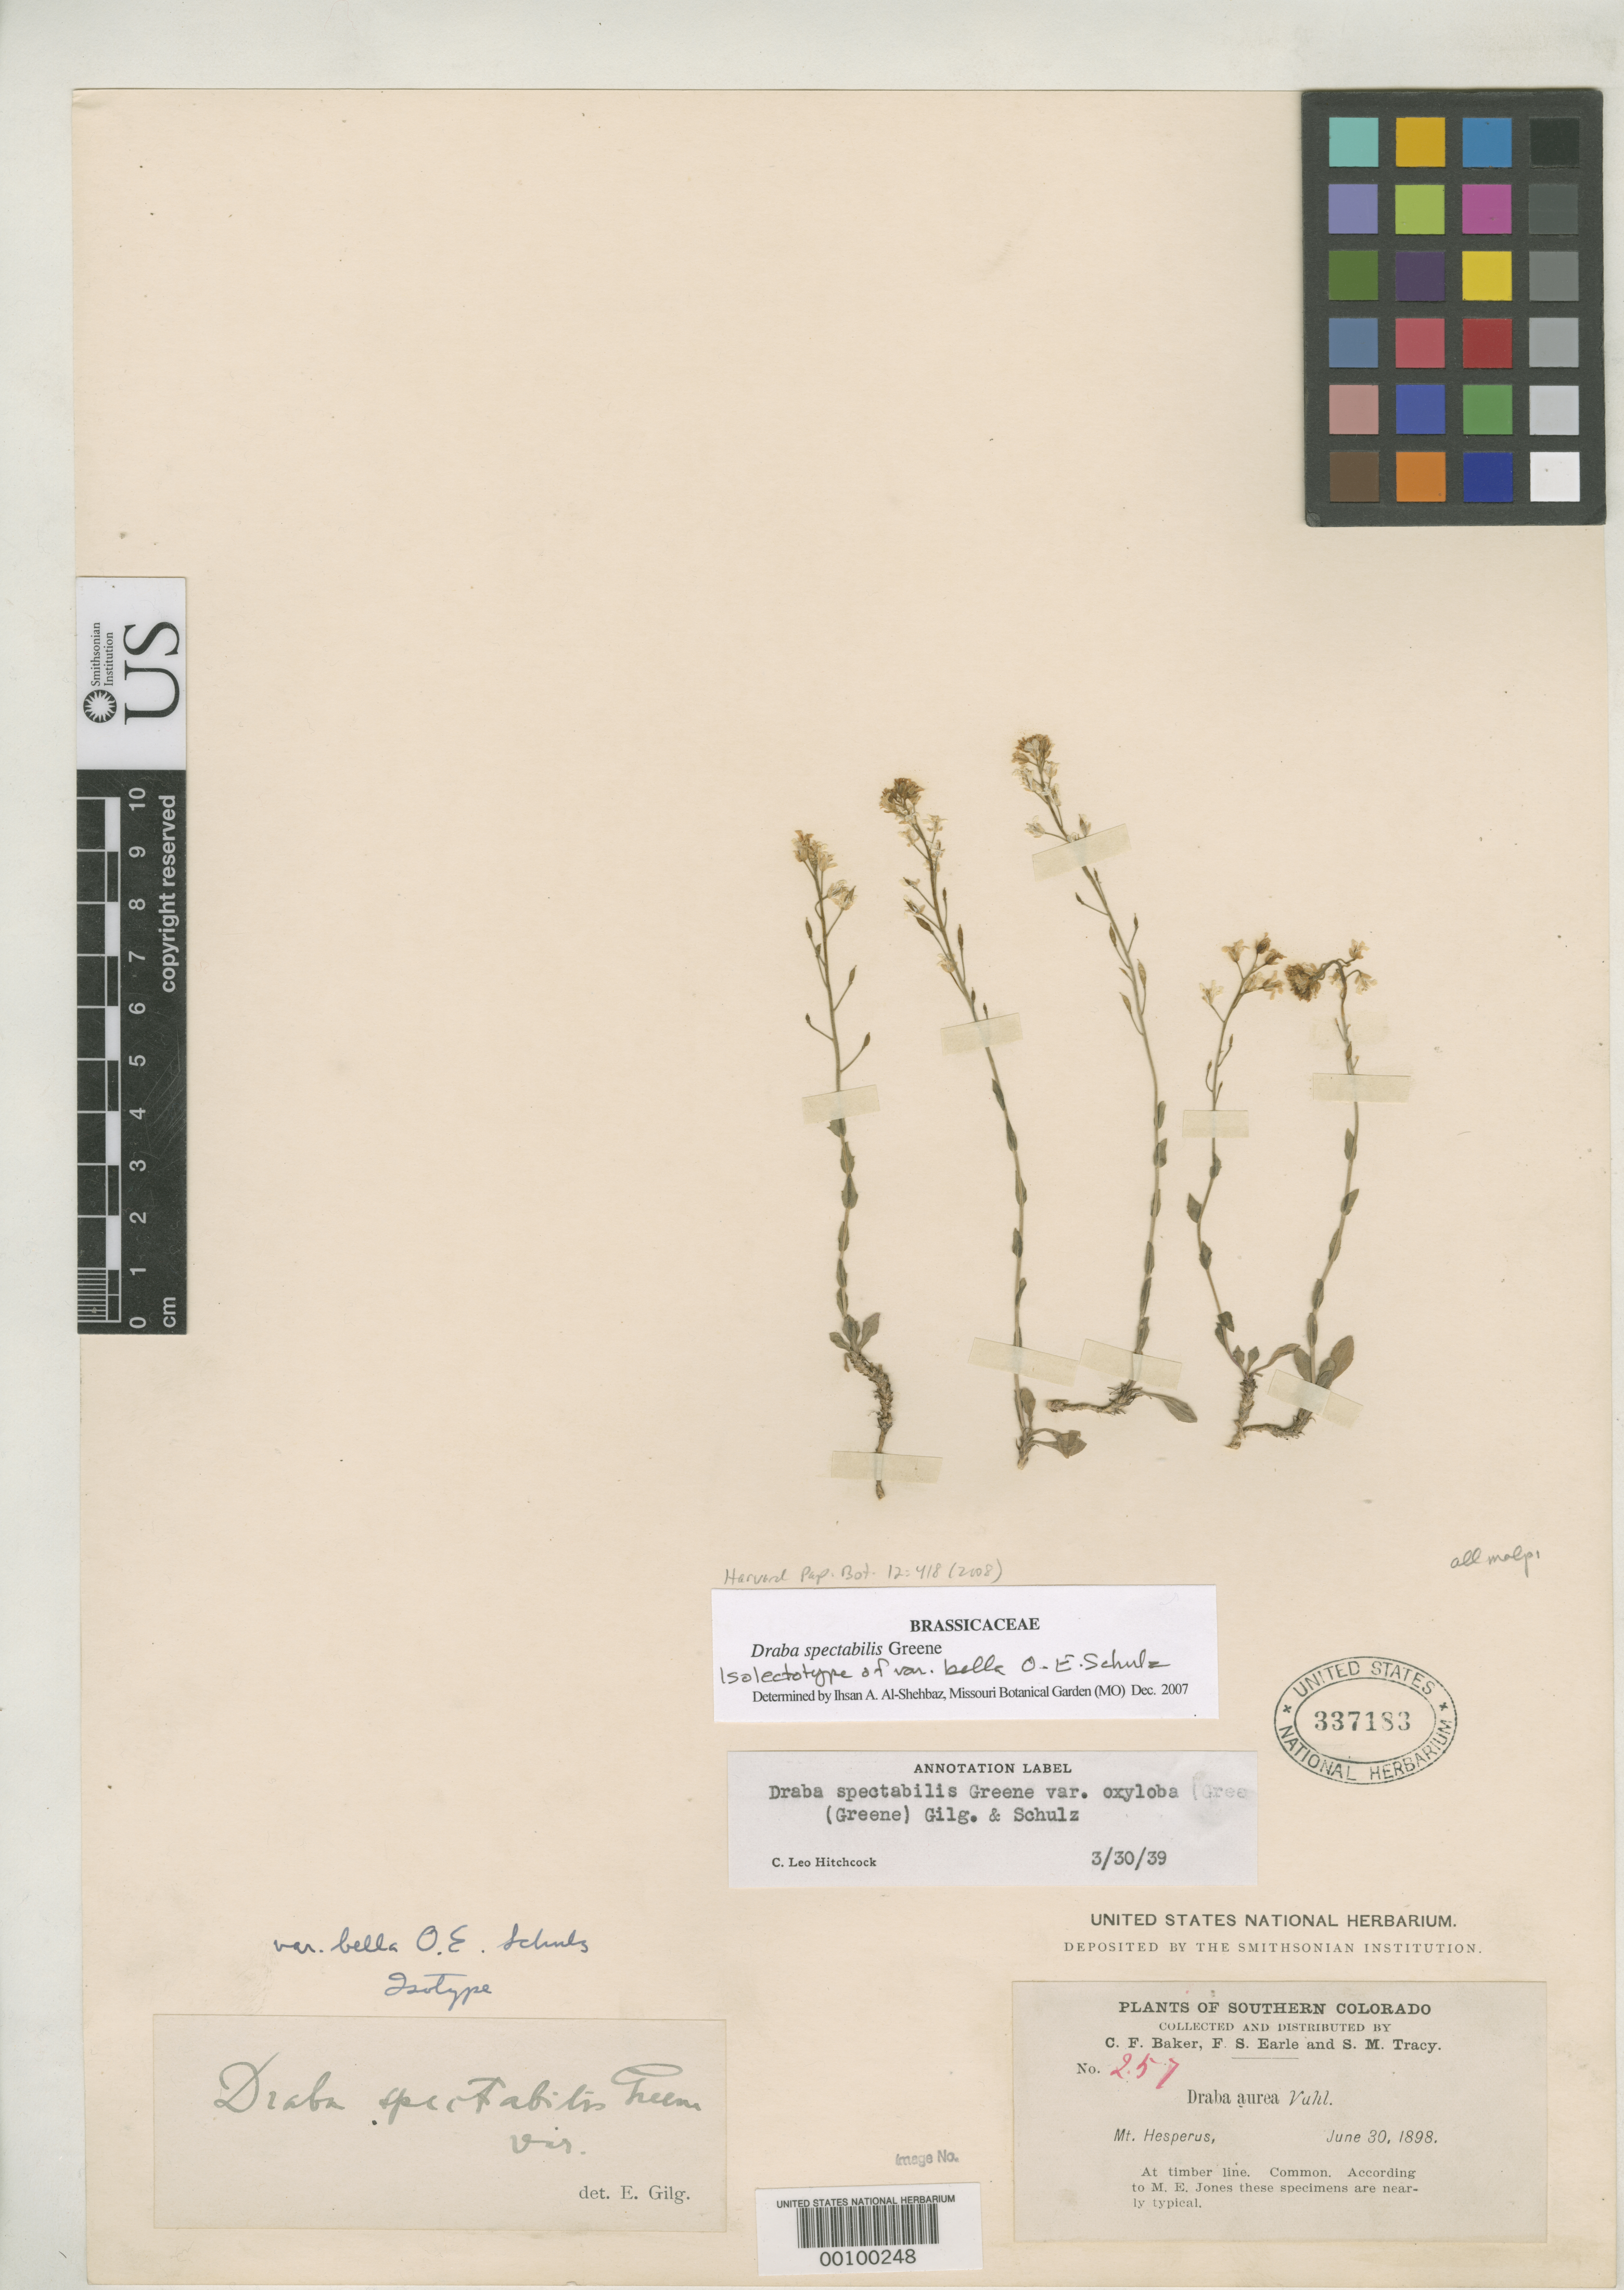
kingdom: Plantae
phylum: Tracheophyta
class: Magnoliopsida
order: Brassicales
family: Brassicaceae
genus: Draba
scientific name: Draba spectabilis var. bella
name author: O.E. Schulz in Engl.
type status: Isolectotype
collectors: C. F. Baker, F. S. Earle & S. M. Tracy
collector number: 257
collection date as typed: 30 Jun 1898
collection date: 1898-06-30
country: United States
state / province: Colorado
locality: Mt. Hesperus.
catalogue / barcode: US 337183